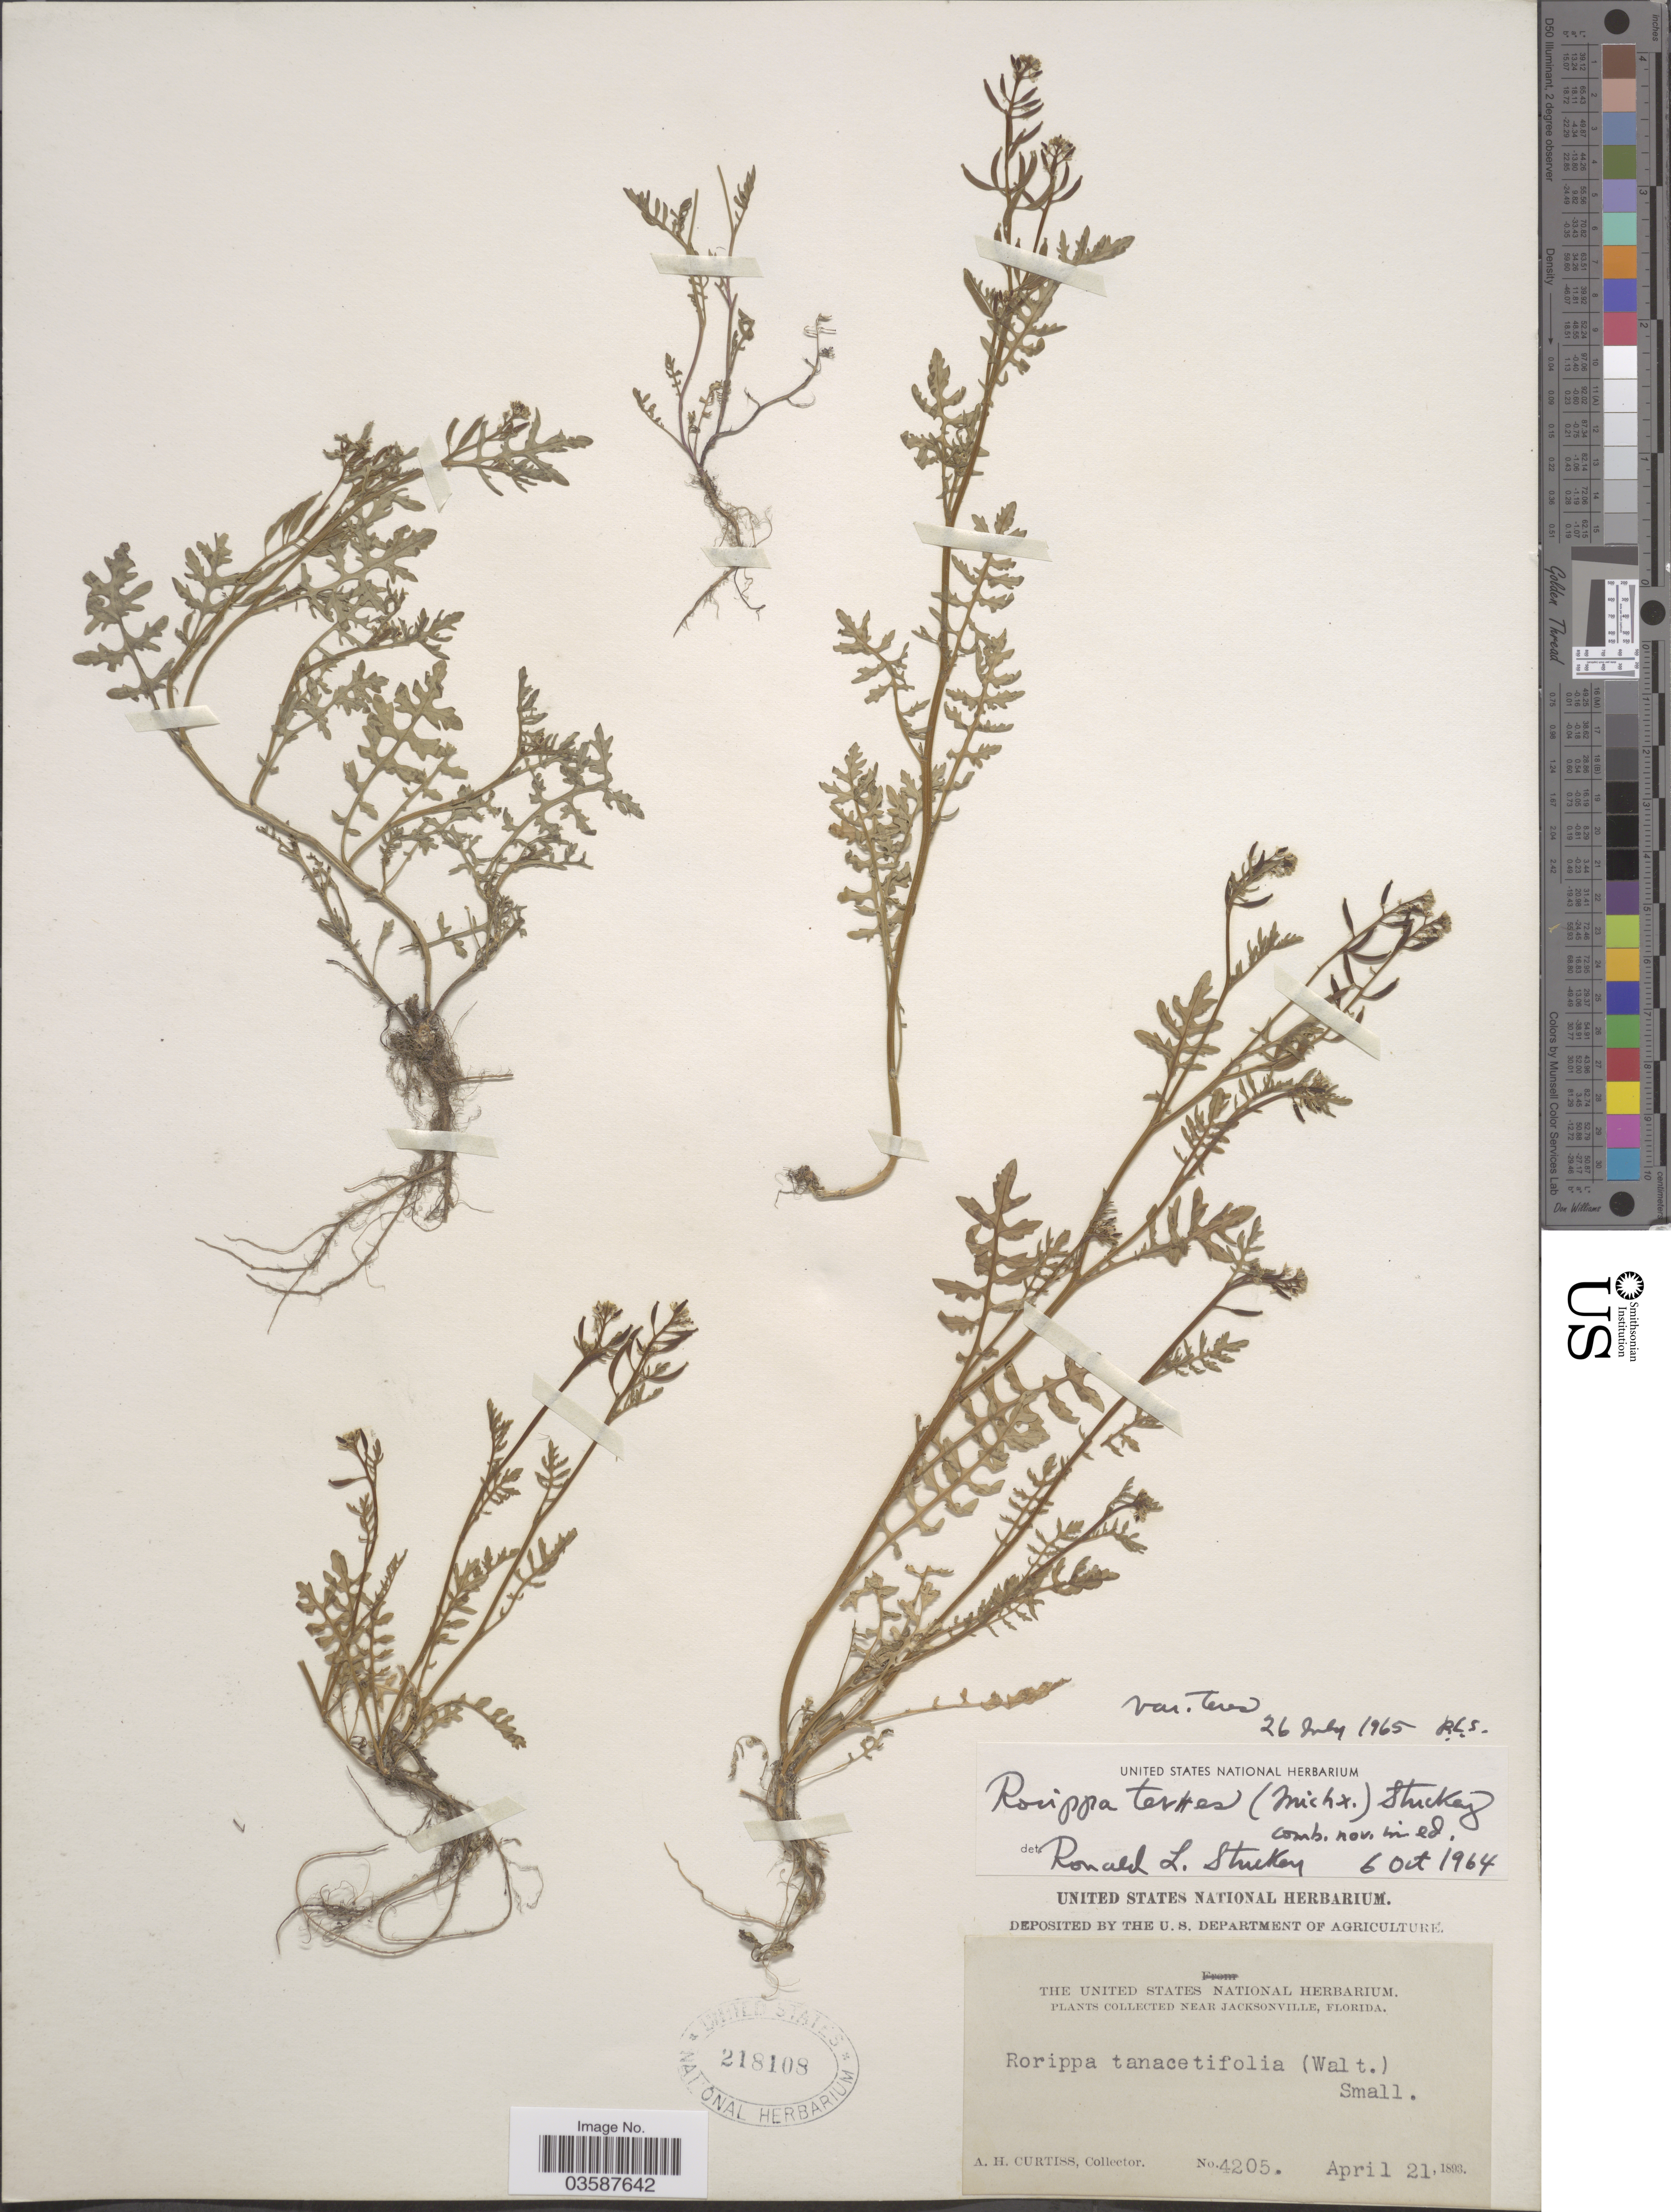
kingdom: Plantae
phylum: Tracheophyta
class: Magnoliopsida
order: Brassicales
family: Brassicaceae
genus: Rorippa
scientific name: Rorippa teres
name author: (Michx.) Stuckey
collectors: A. H. Curtiss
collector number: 4205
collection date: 1893-04-21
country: United States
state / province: Florida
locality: Near Jacksonville.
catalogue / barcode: US 218108